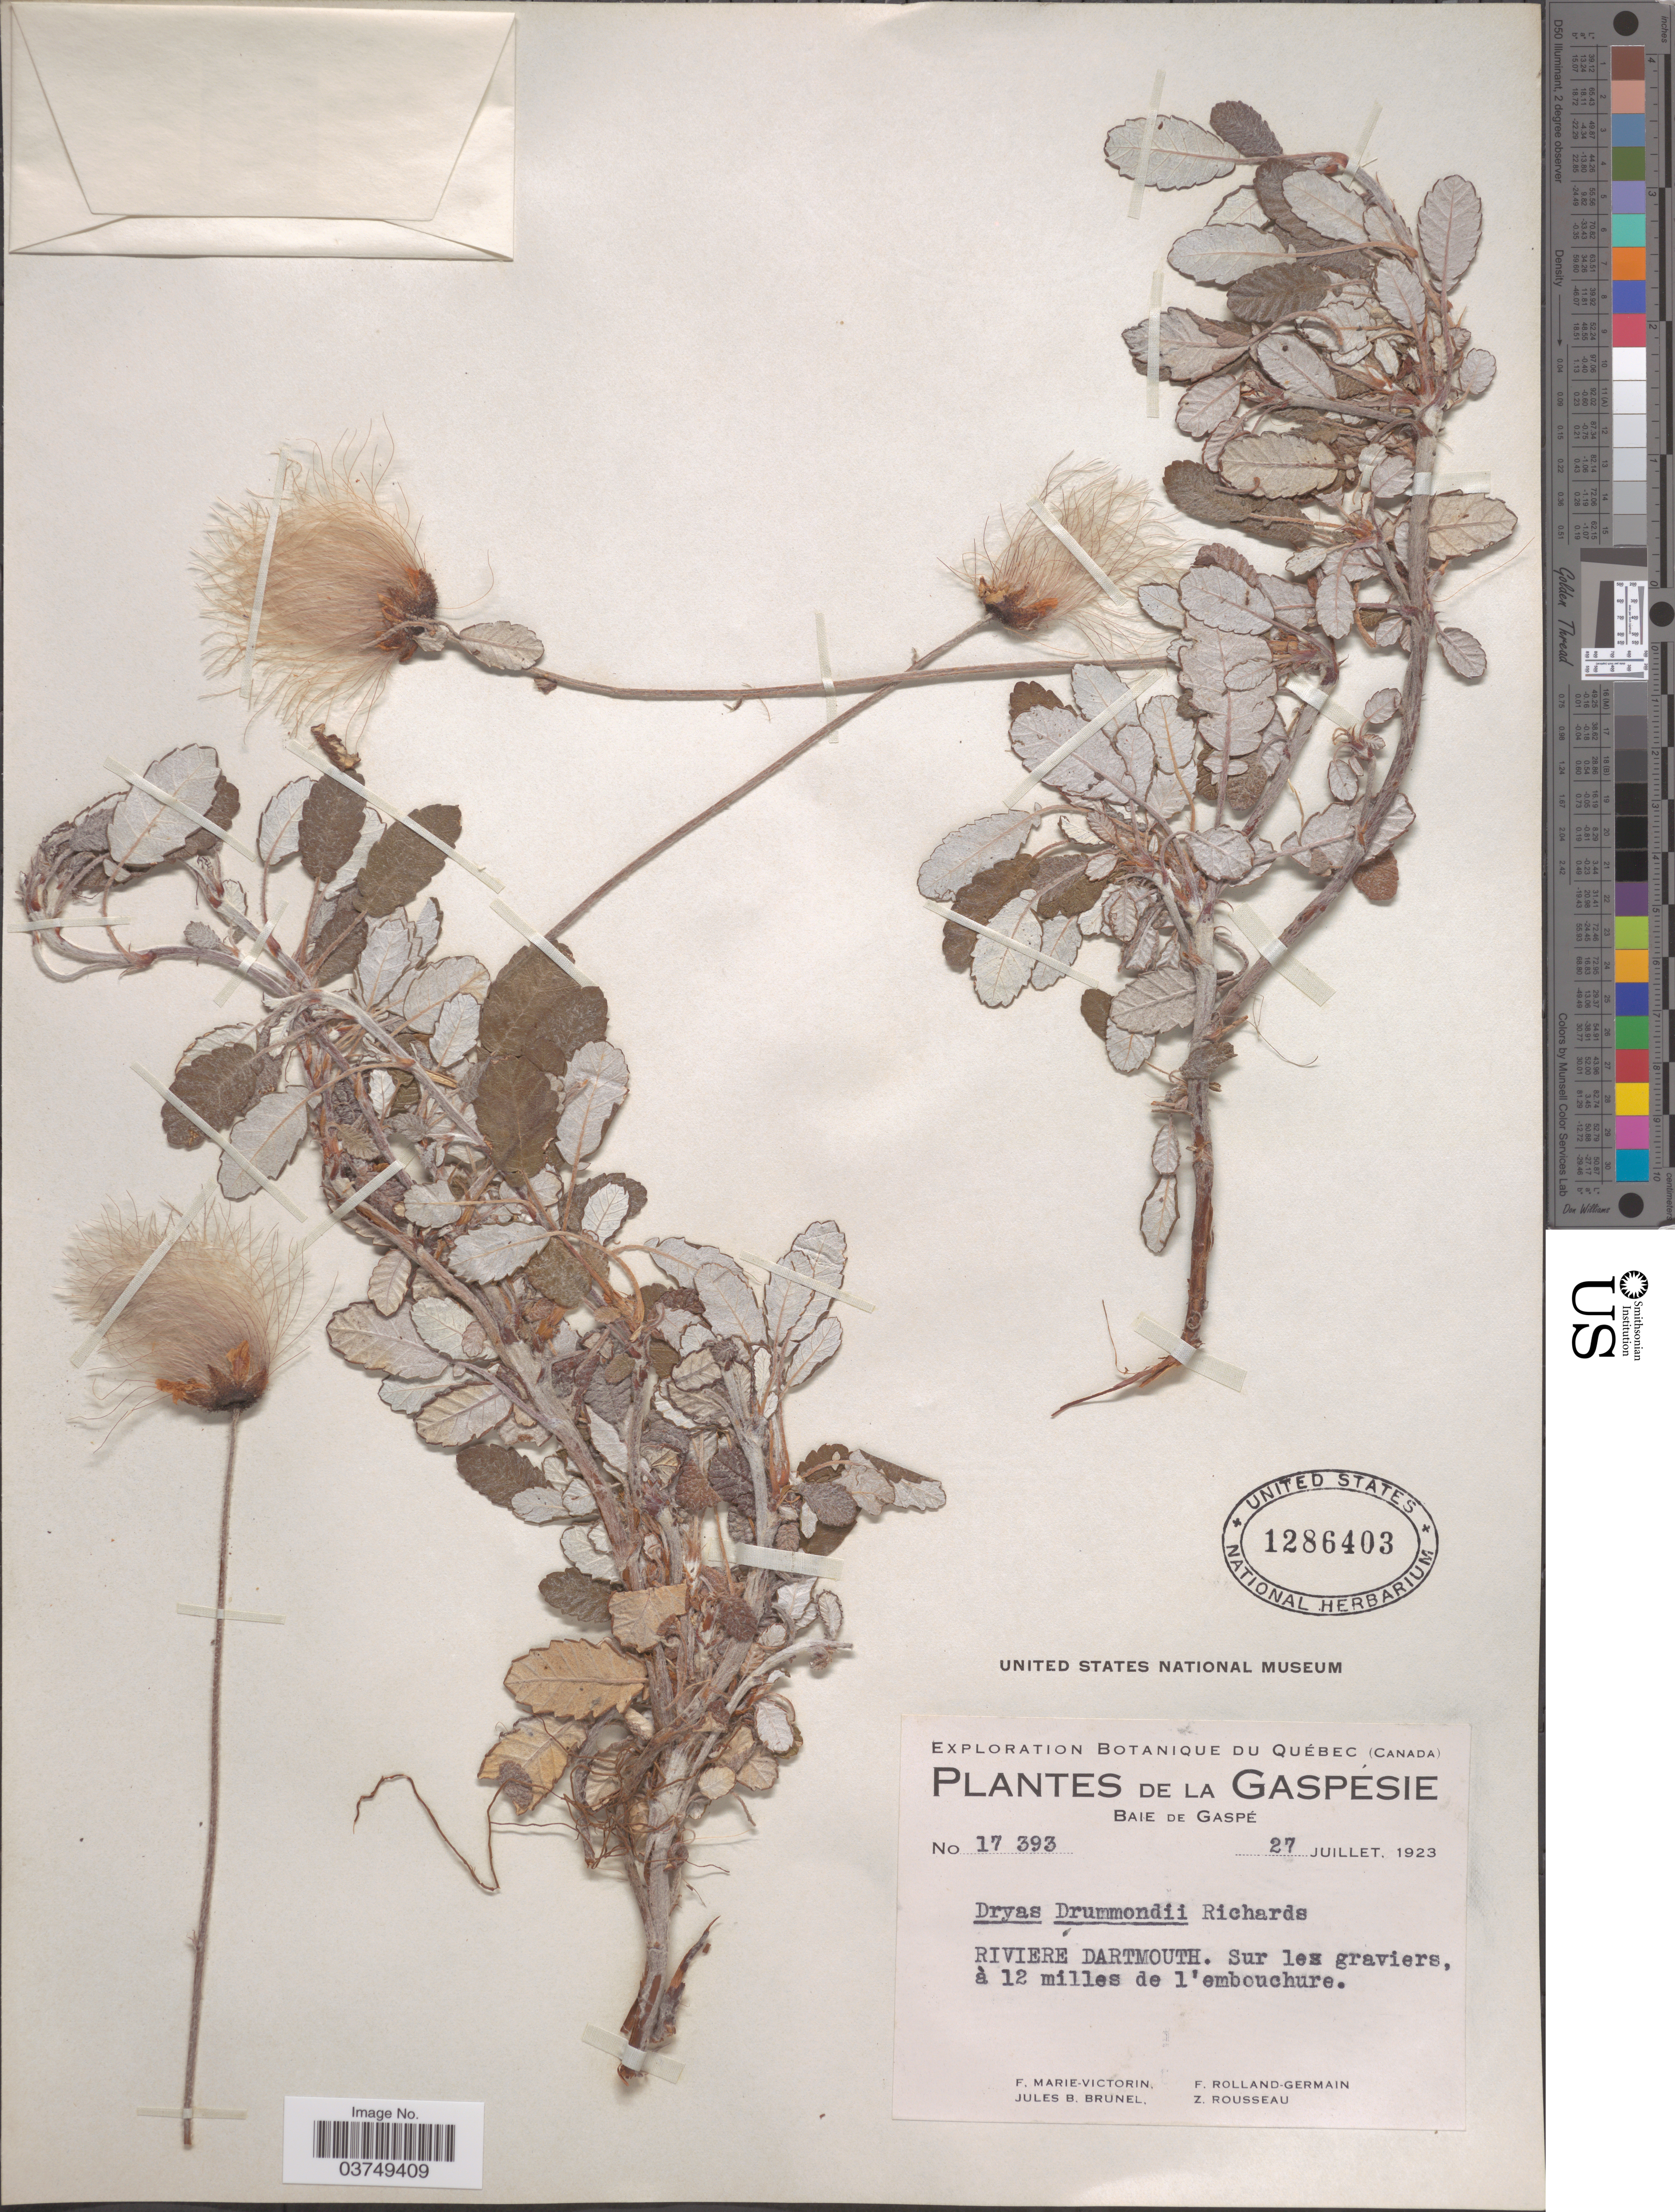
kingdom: Plantae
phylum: Tracheophyta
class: Magnoliopsida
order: Rosales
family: Rosaceae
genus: Dryas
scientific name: Dryas drummondii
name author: Hook. & Richardson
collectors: F. Marie-Victorin, J. Brunel, Rolland-Germain & Z. Rousseau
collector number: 17393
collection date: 1923-07-27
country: Canada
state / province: Quebec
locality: La Gaspesie Baie de Gaspé. Riviere Dartmouth. Sur les graviers, à 12 milles de l'embouchure.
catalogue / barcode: US 1286403